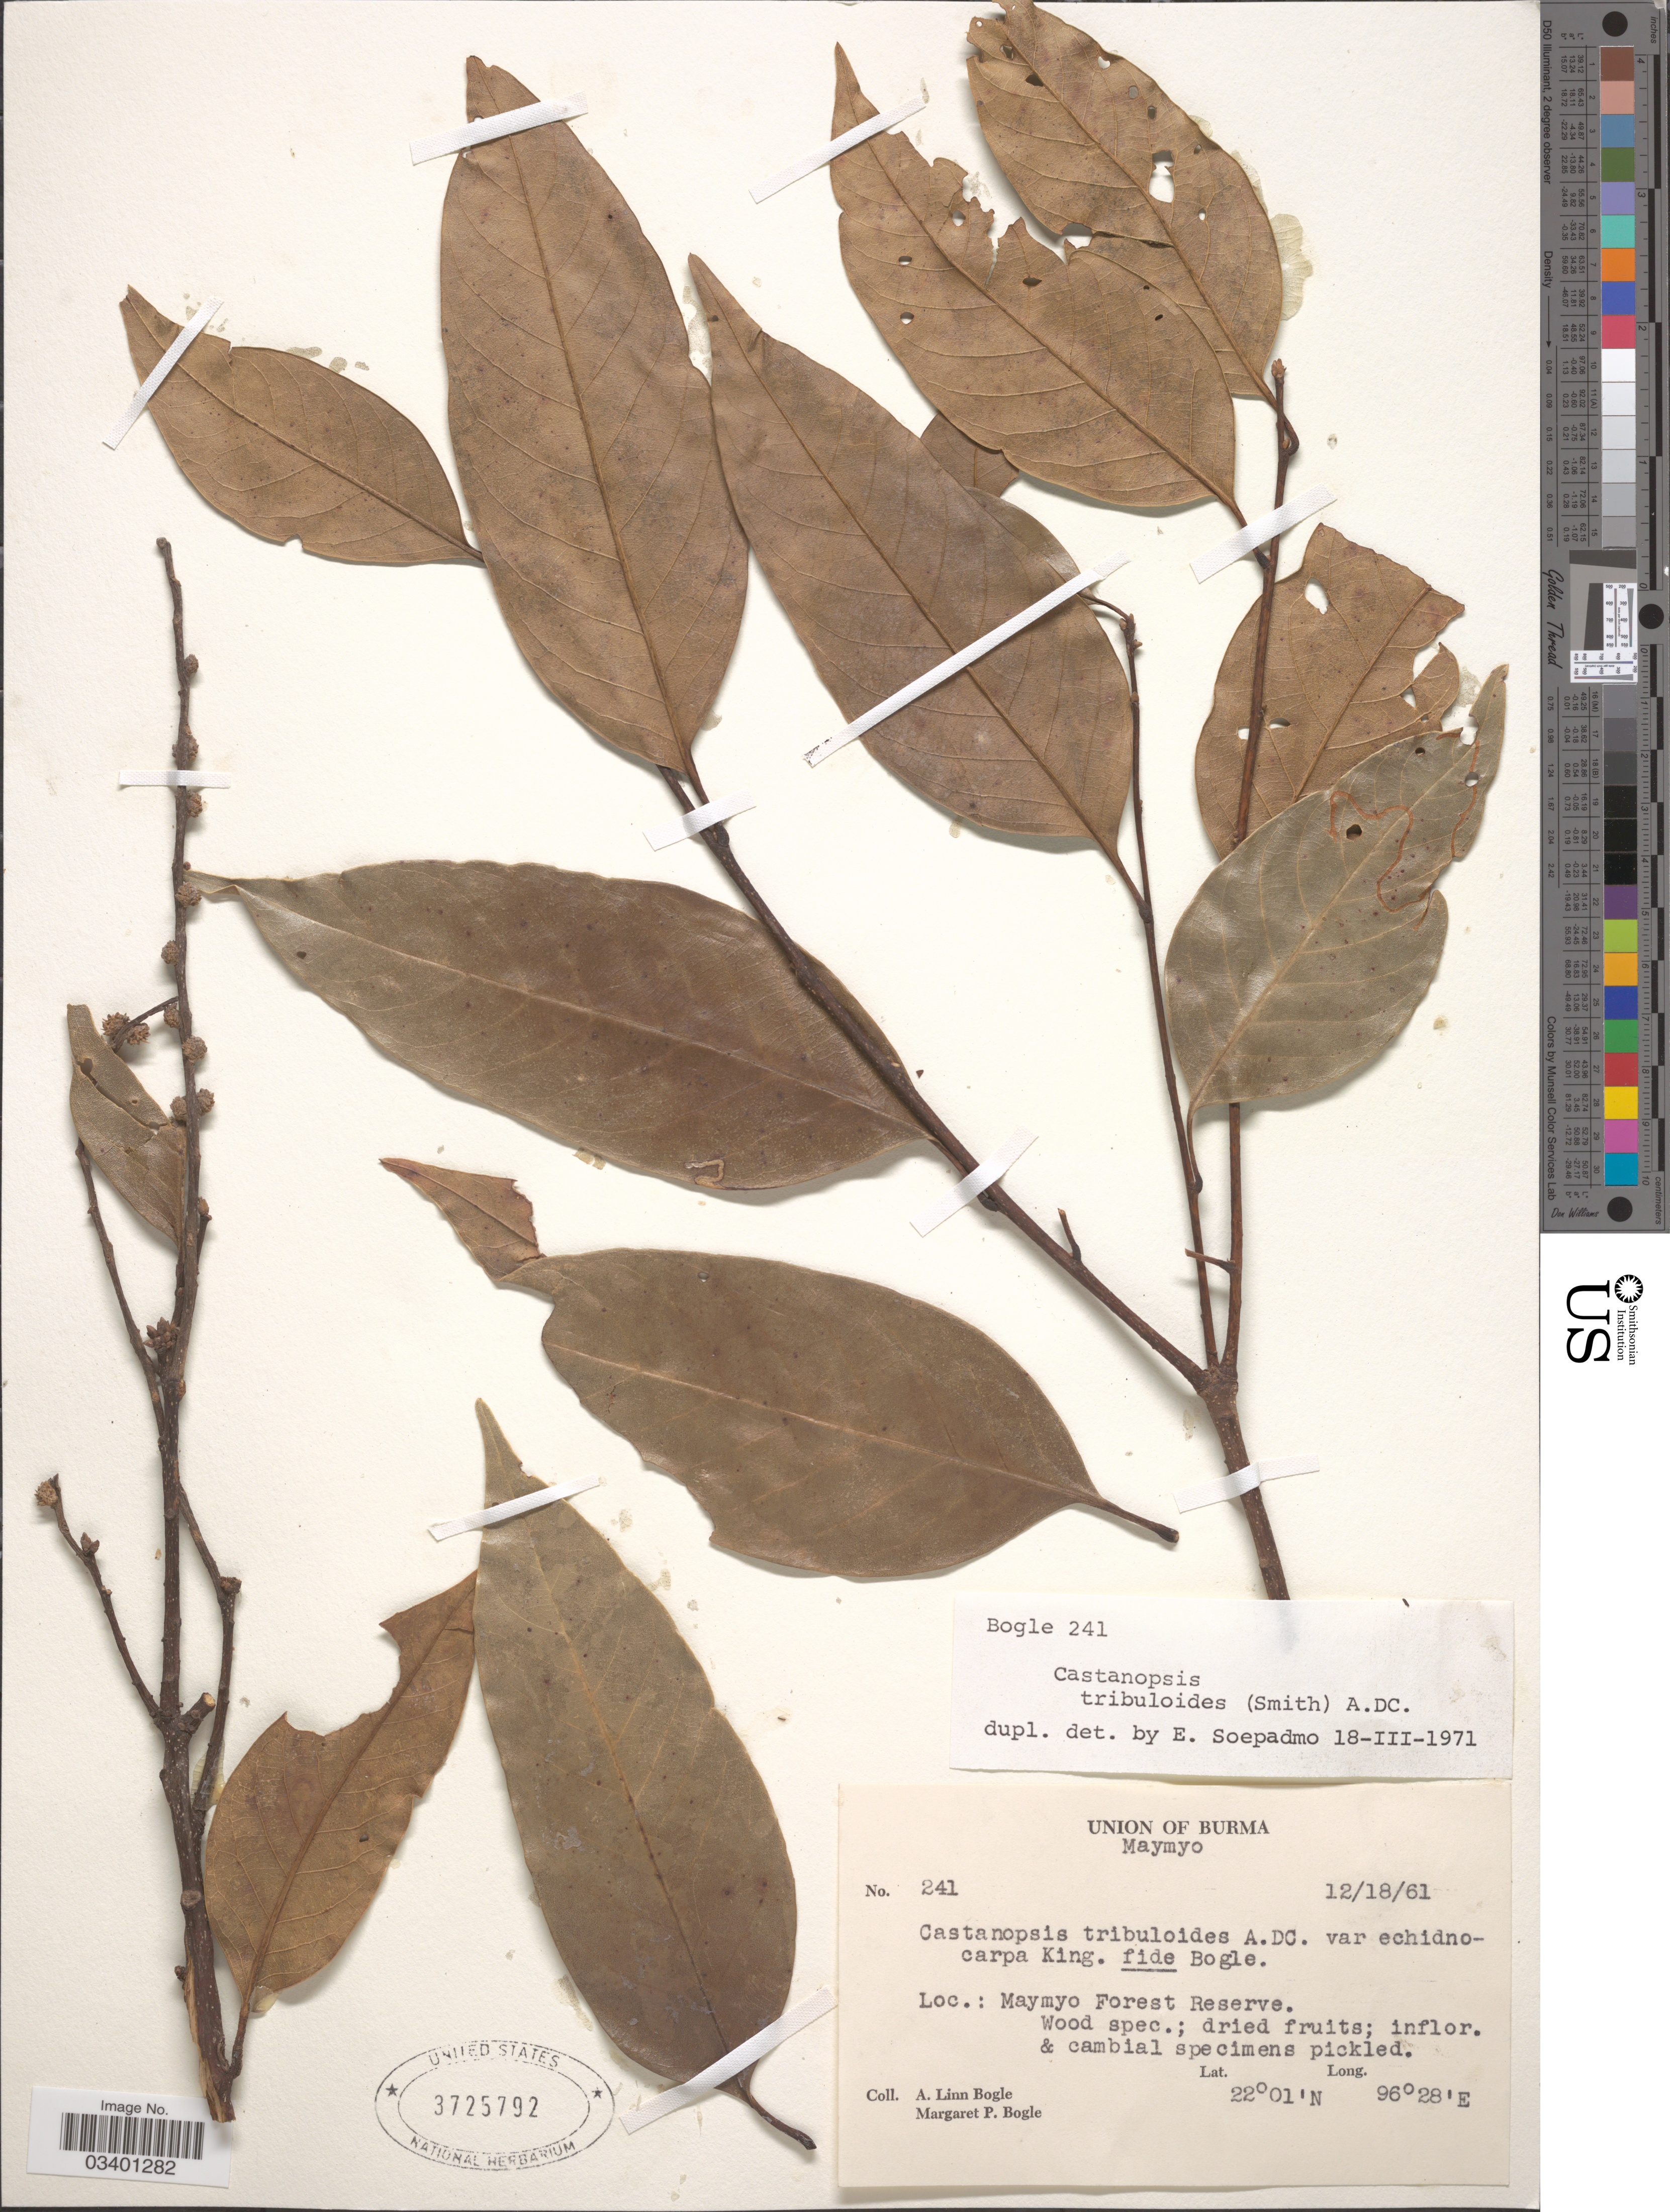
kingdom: Plantae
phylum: Tracheophyta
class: Magnoliopsida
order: Fagales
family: Fagaceae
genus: Castanopsis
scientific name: Castanopsis tribuloides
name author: (Sm.) A. DC.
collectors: Bogle, A.L. & M. Bogle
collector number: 241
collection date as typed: Transcribed d/m/y: 18/12/61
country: Myanmar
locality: Burma. Maymyo. Maymyo Forest Reserve.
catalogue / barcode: US 3725792